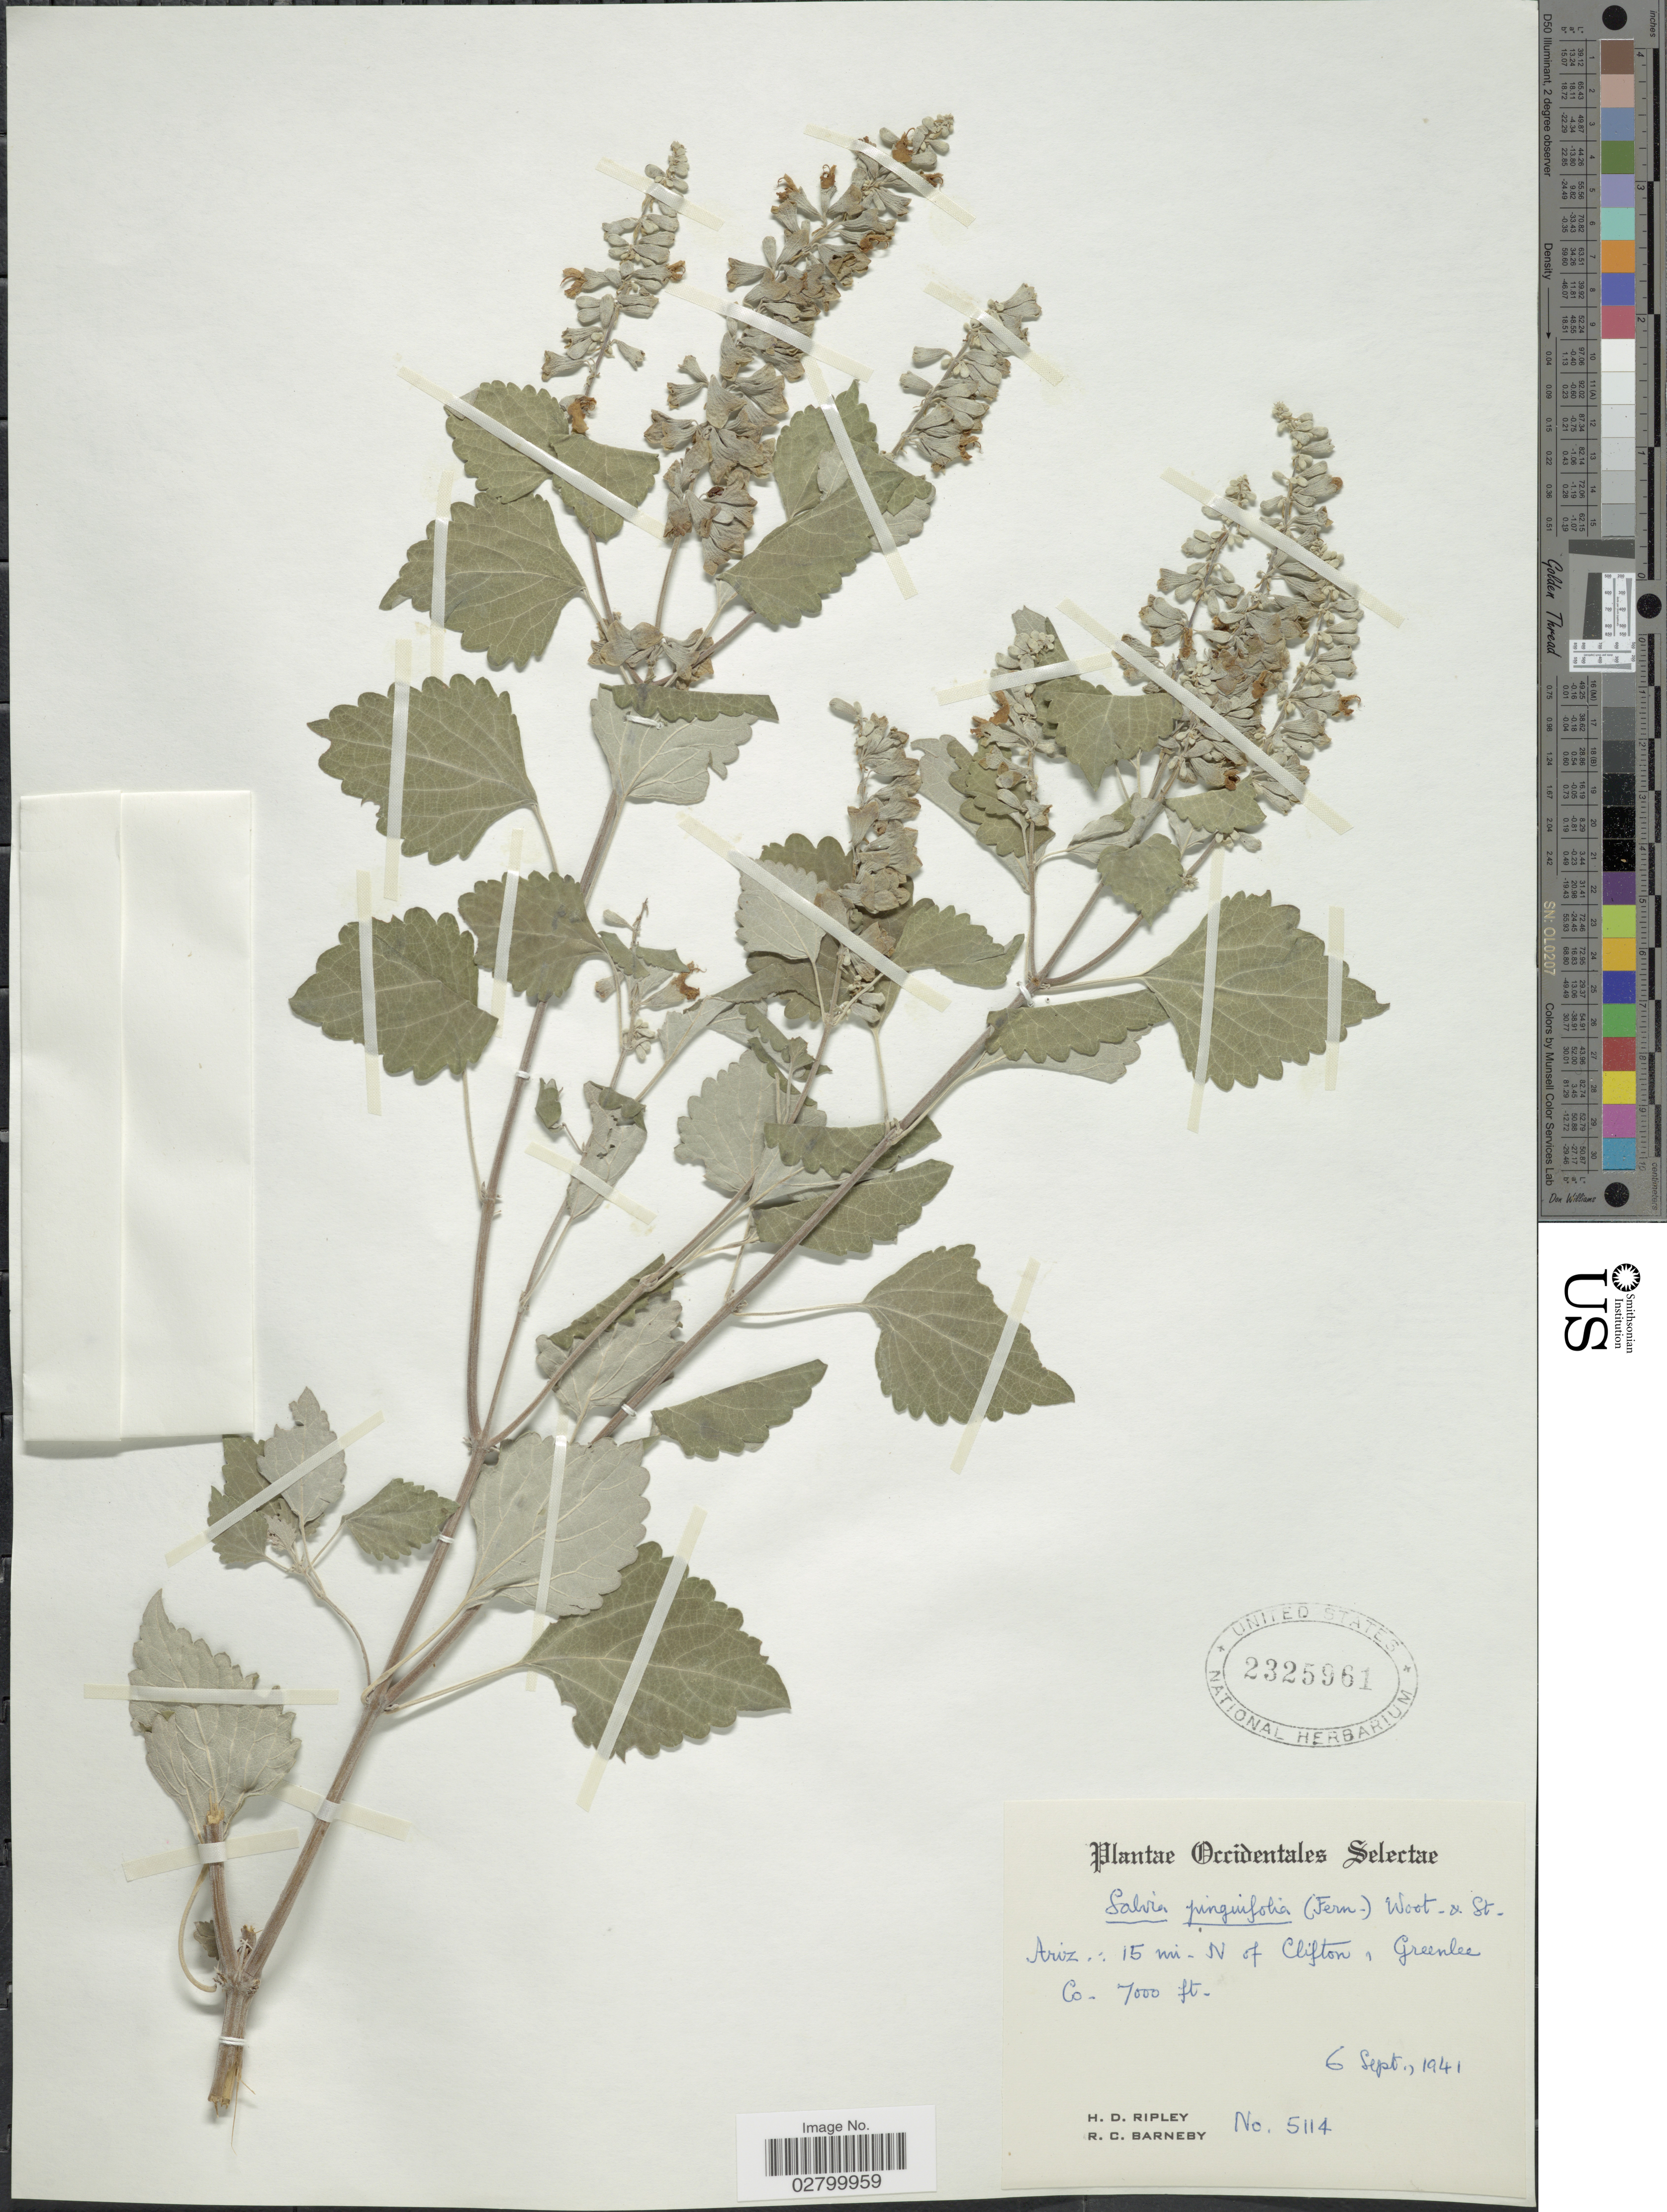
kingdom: Plantae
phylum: Tracheophyta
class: Magnoliopsida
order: Lamiales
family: Lamiaceae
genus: Salvia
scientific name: Salvia pinguifolia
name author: (Fernald) Wooton & Standl.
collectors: H. Ripley & R. C. Barneby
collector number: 5114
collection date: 1941-09-06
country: United States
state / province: Arizona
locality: Occidentales Selectae. Ariz.: 15 mi. N of Clifton, Greenlee Co.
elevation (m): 2134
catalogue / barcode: US 2325961